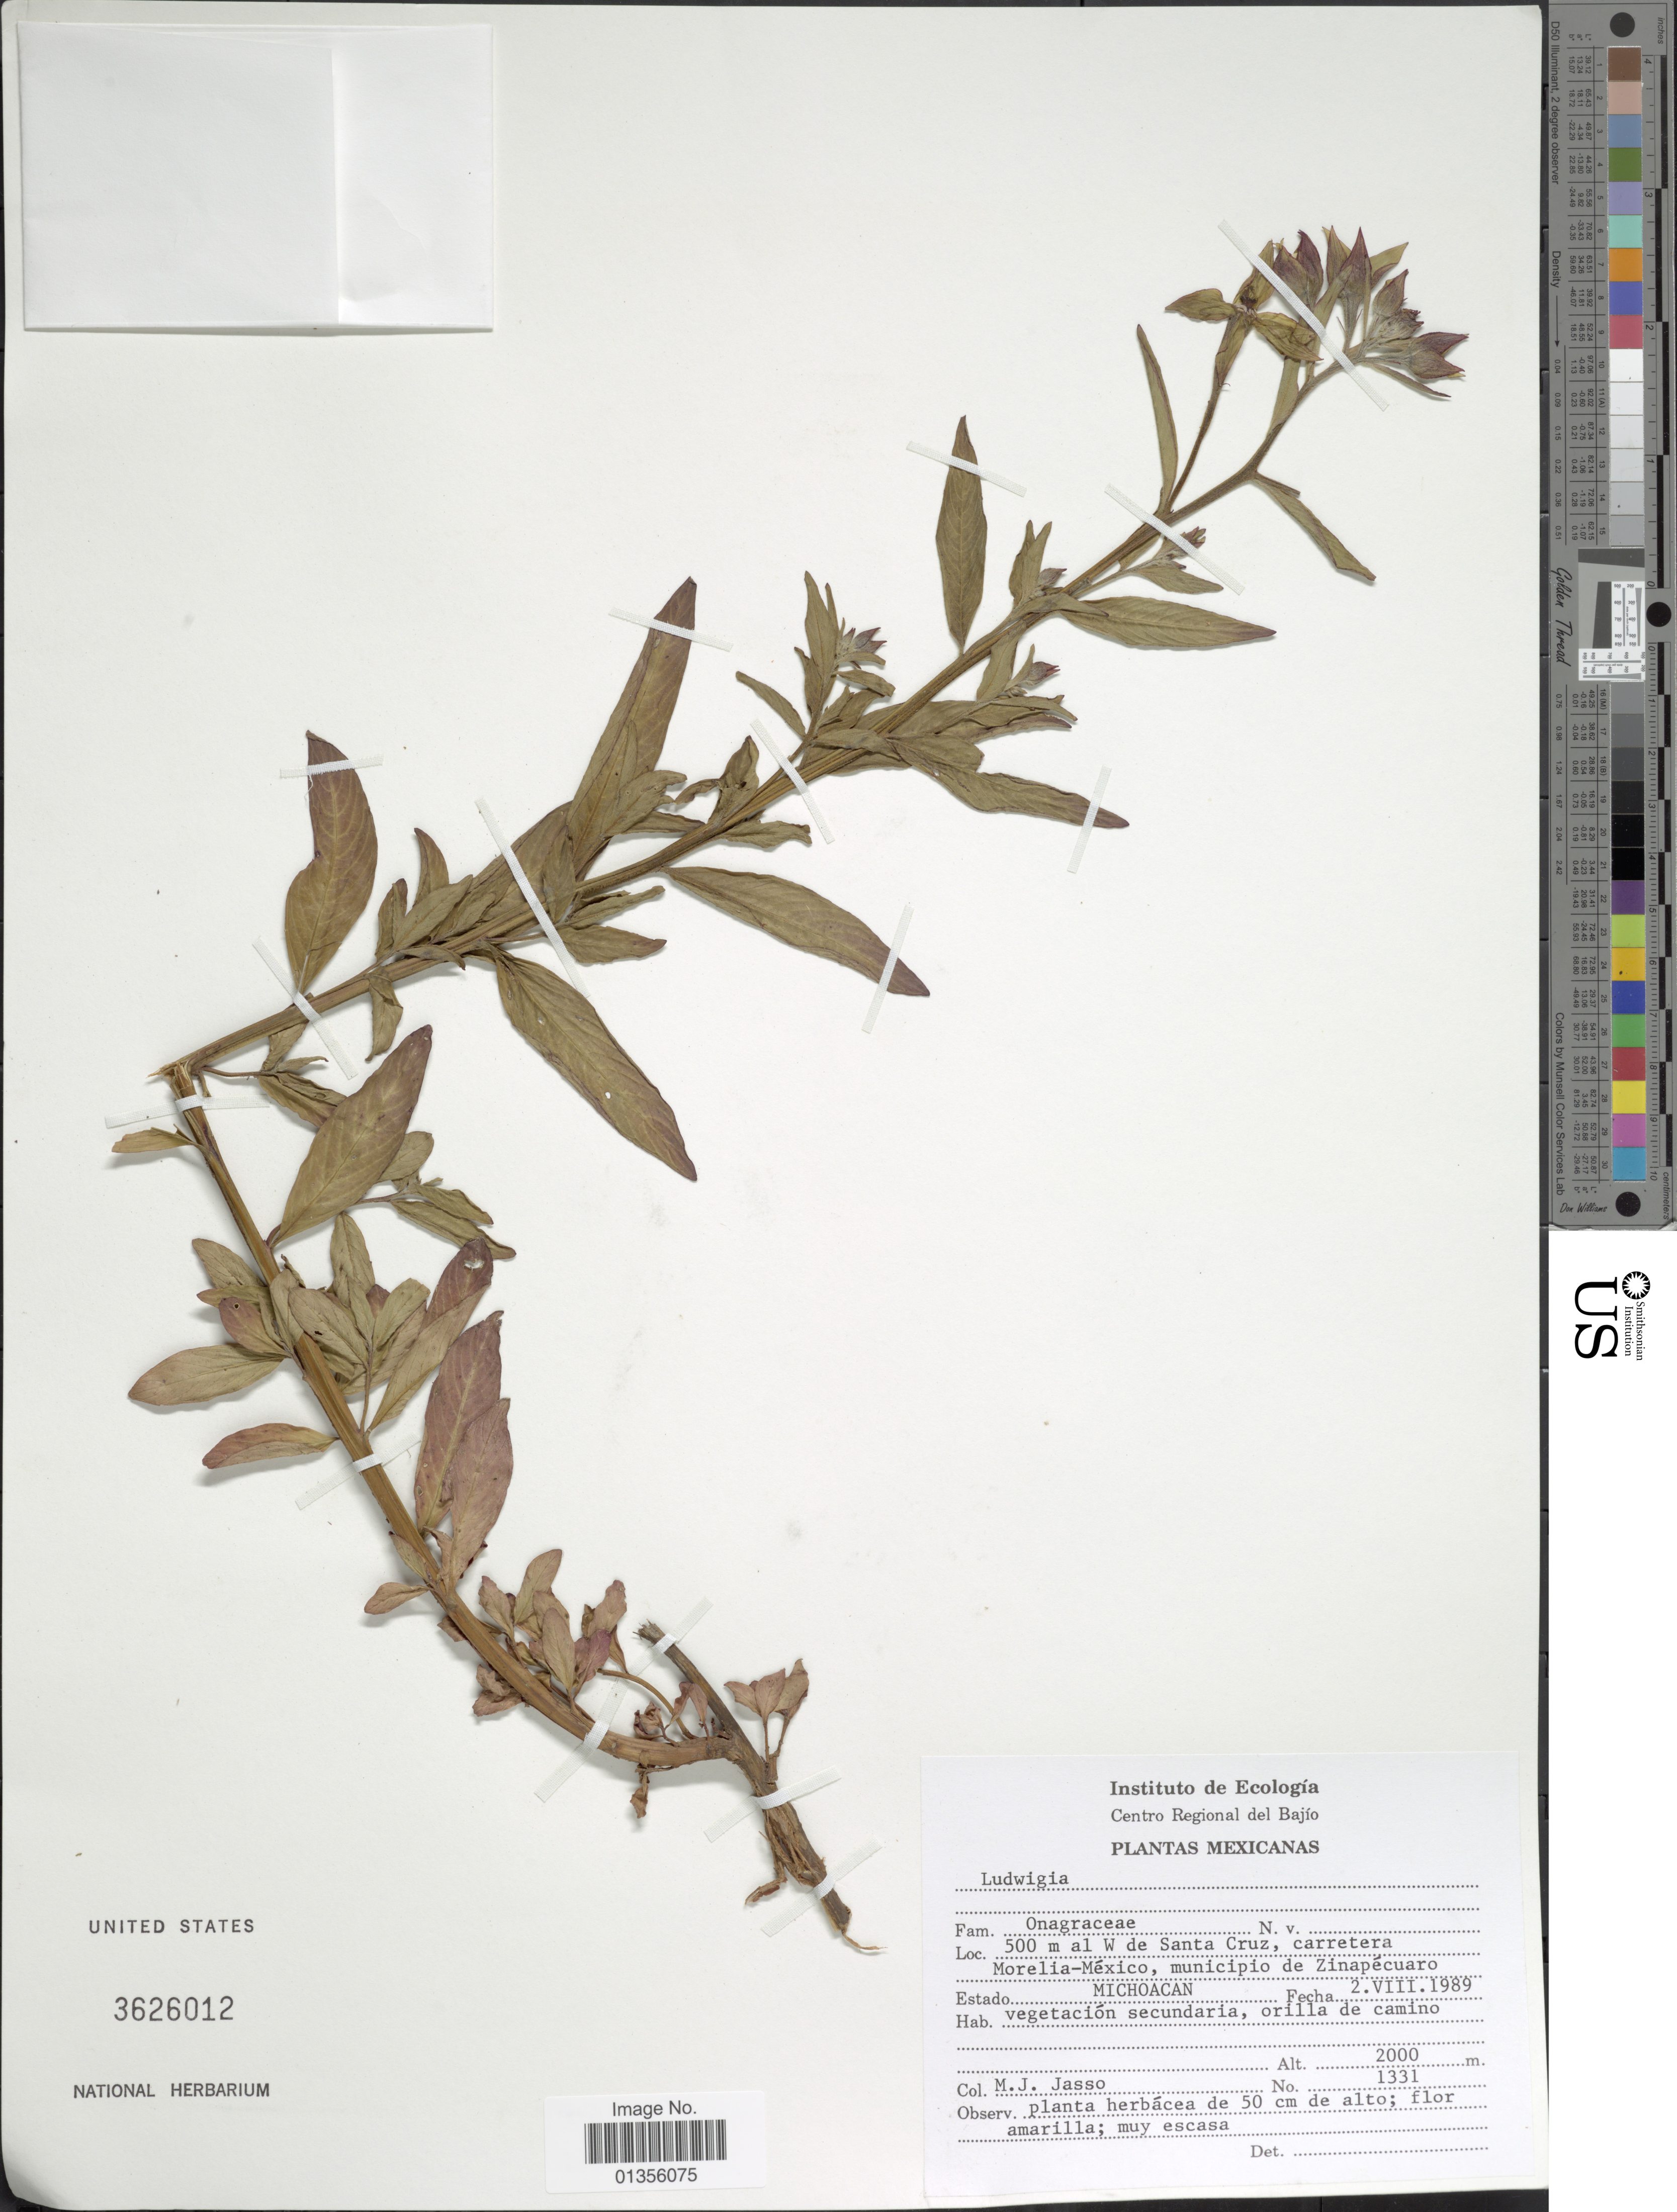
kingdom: Plantae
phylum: Tracheophyta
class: Magnoliopsida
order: Myrtales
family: Onagraceae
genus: Ludwigia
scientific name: Ludwigia sp.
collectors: M. Jasso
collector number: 1331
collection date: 1989-08-02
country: Mexico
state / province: Michoacán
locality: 500 m al W de Santa Cruz, carretera Morelia-México, municipio de Zinapécuaro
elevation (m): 2000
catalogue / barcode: US 3626012